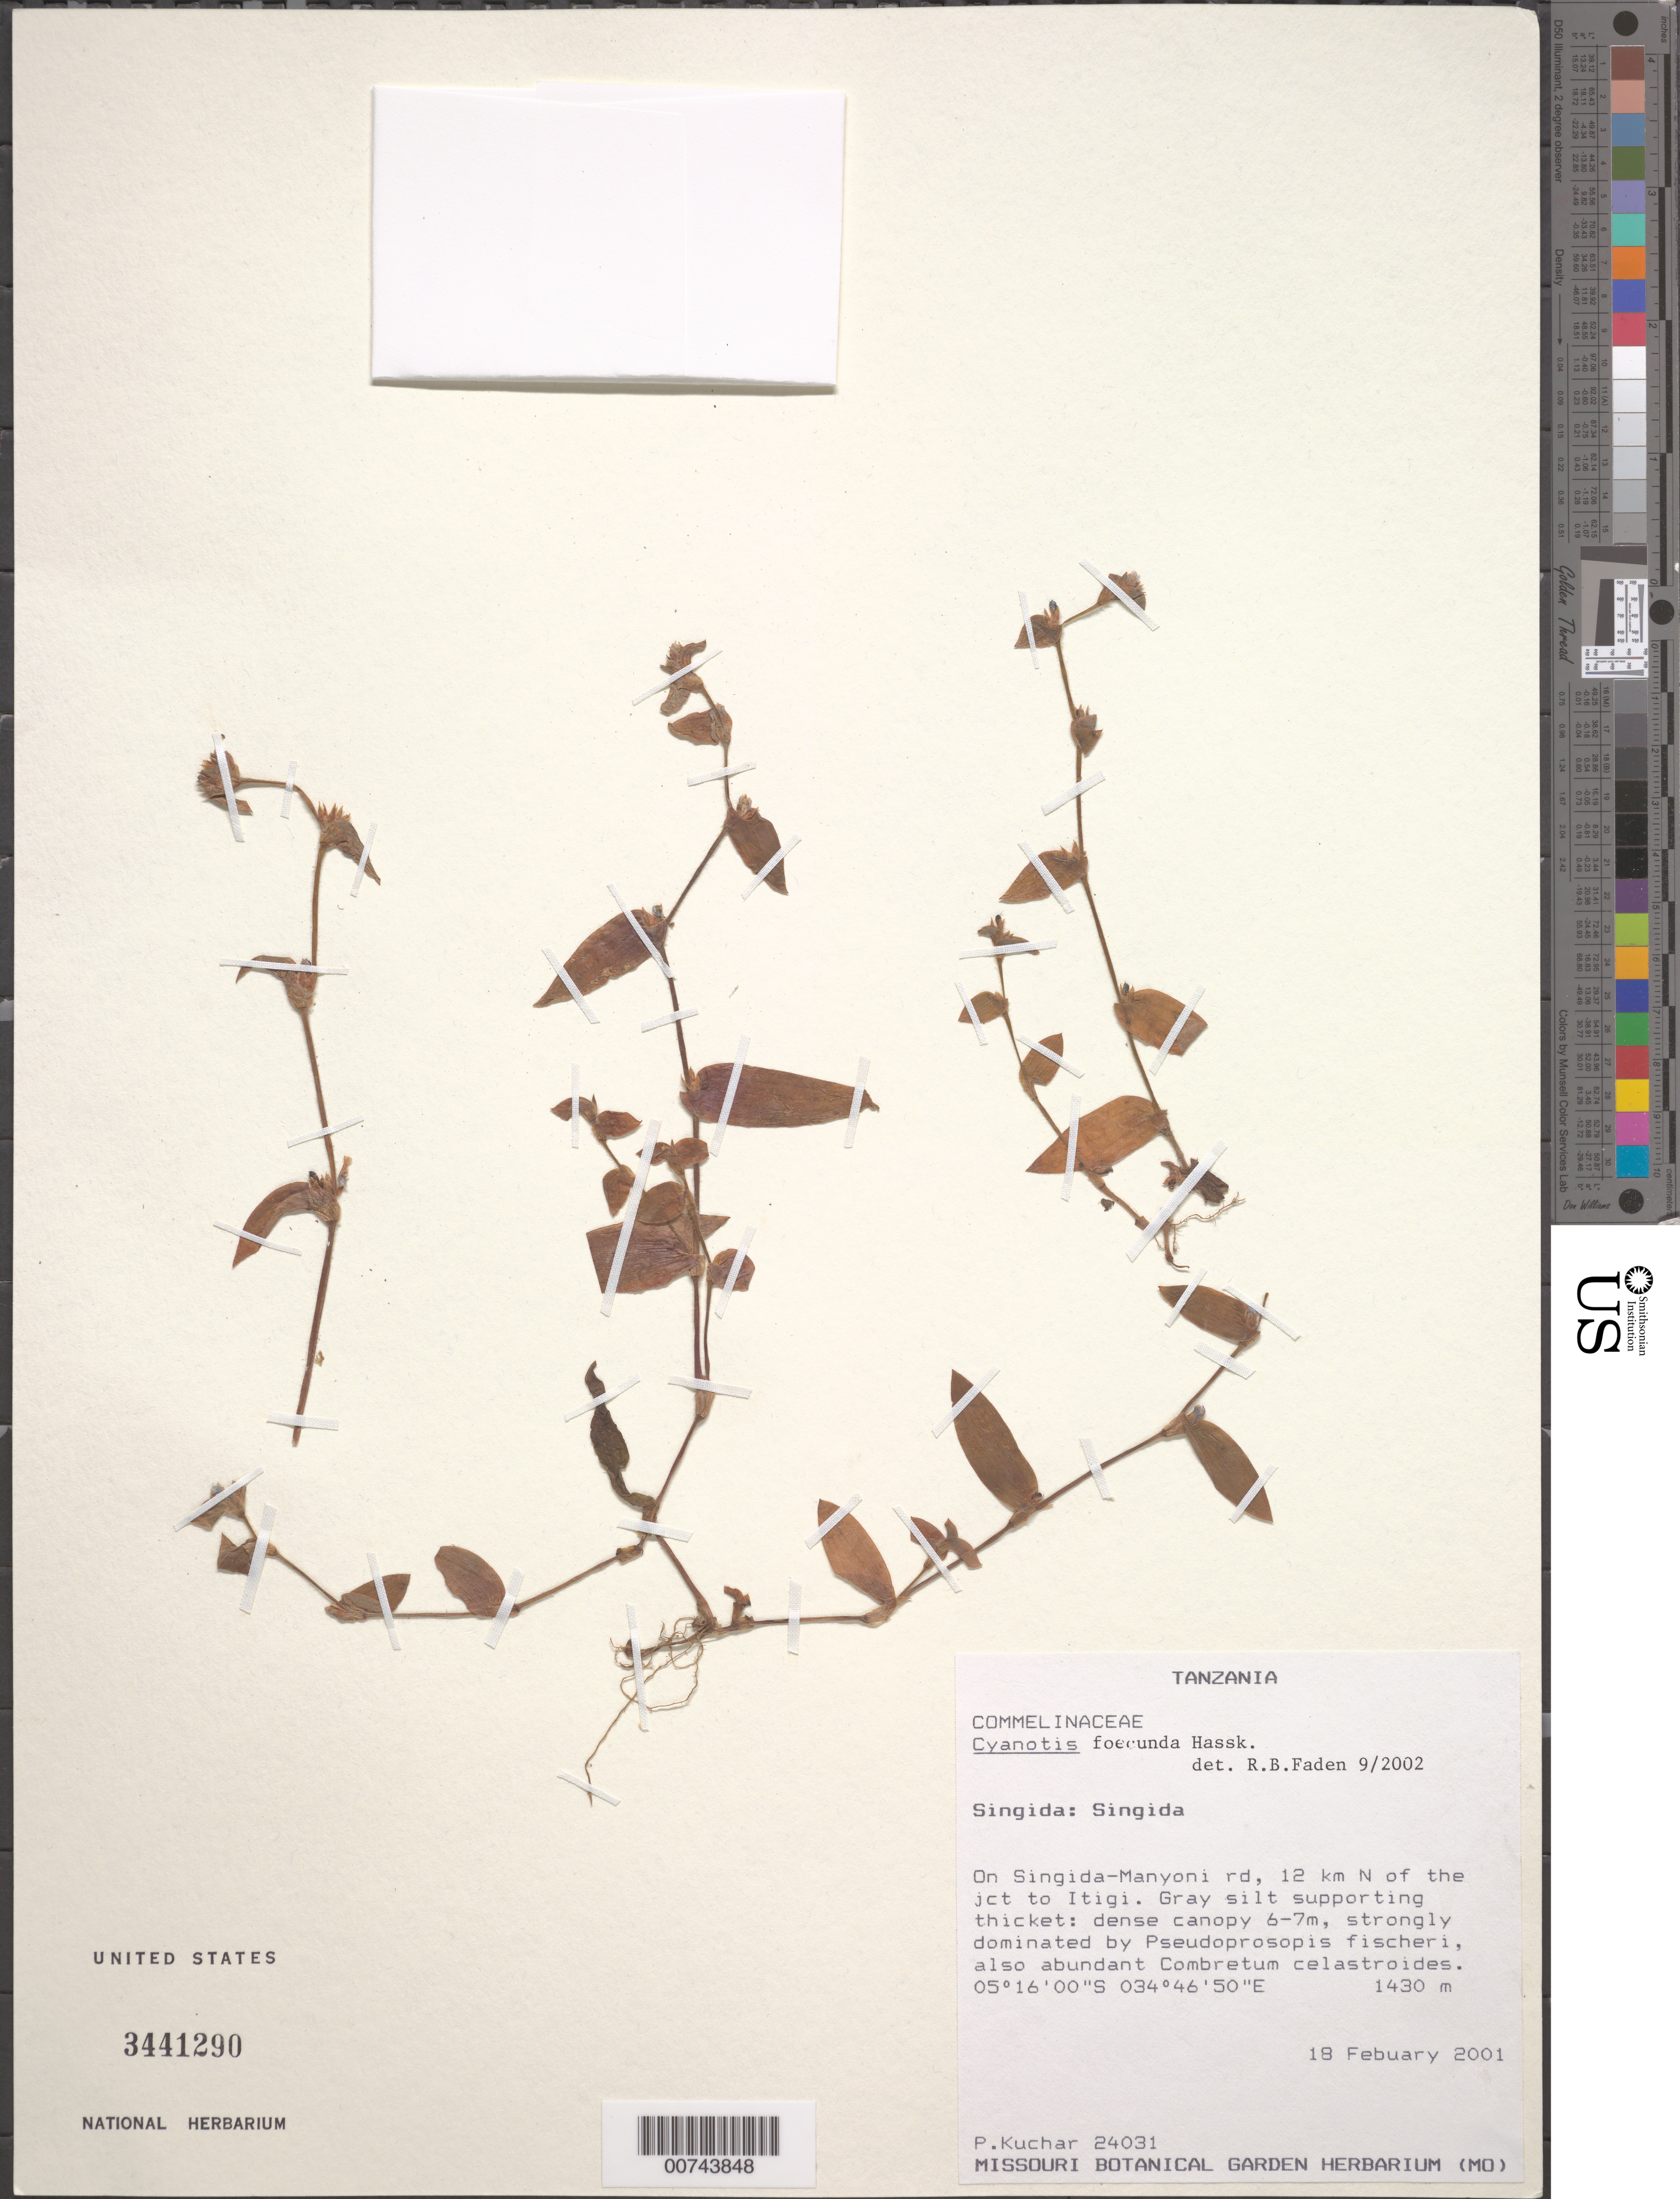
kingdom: Plantae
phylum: Tracheophyta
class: Liliopsida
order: Commelinales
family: Commelinaceae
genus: Cyanotis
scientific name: Cyanotis foecunda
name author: DC. ex Hassk.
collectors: P. Kuchar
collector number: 24031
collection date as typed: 18 Feb 2001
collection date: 2001-02-18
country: Tanzania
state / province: Singida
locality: Singida-Manyoni Rd., N of the jct to Itigi.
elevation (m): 1430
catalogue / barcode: US 3441290